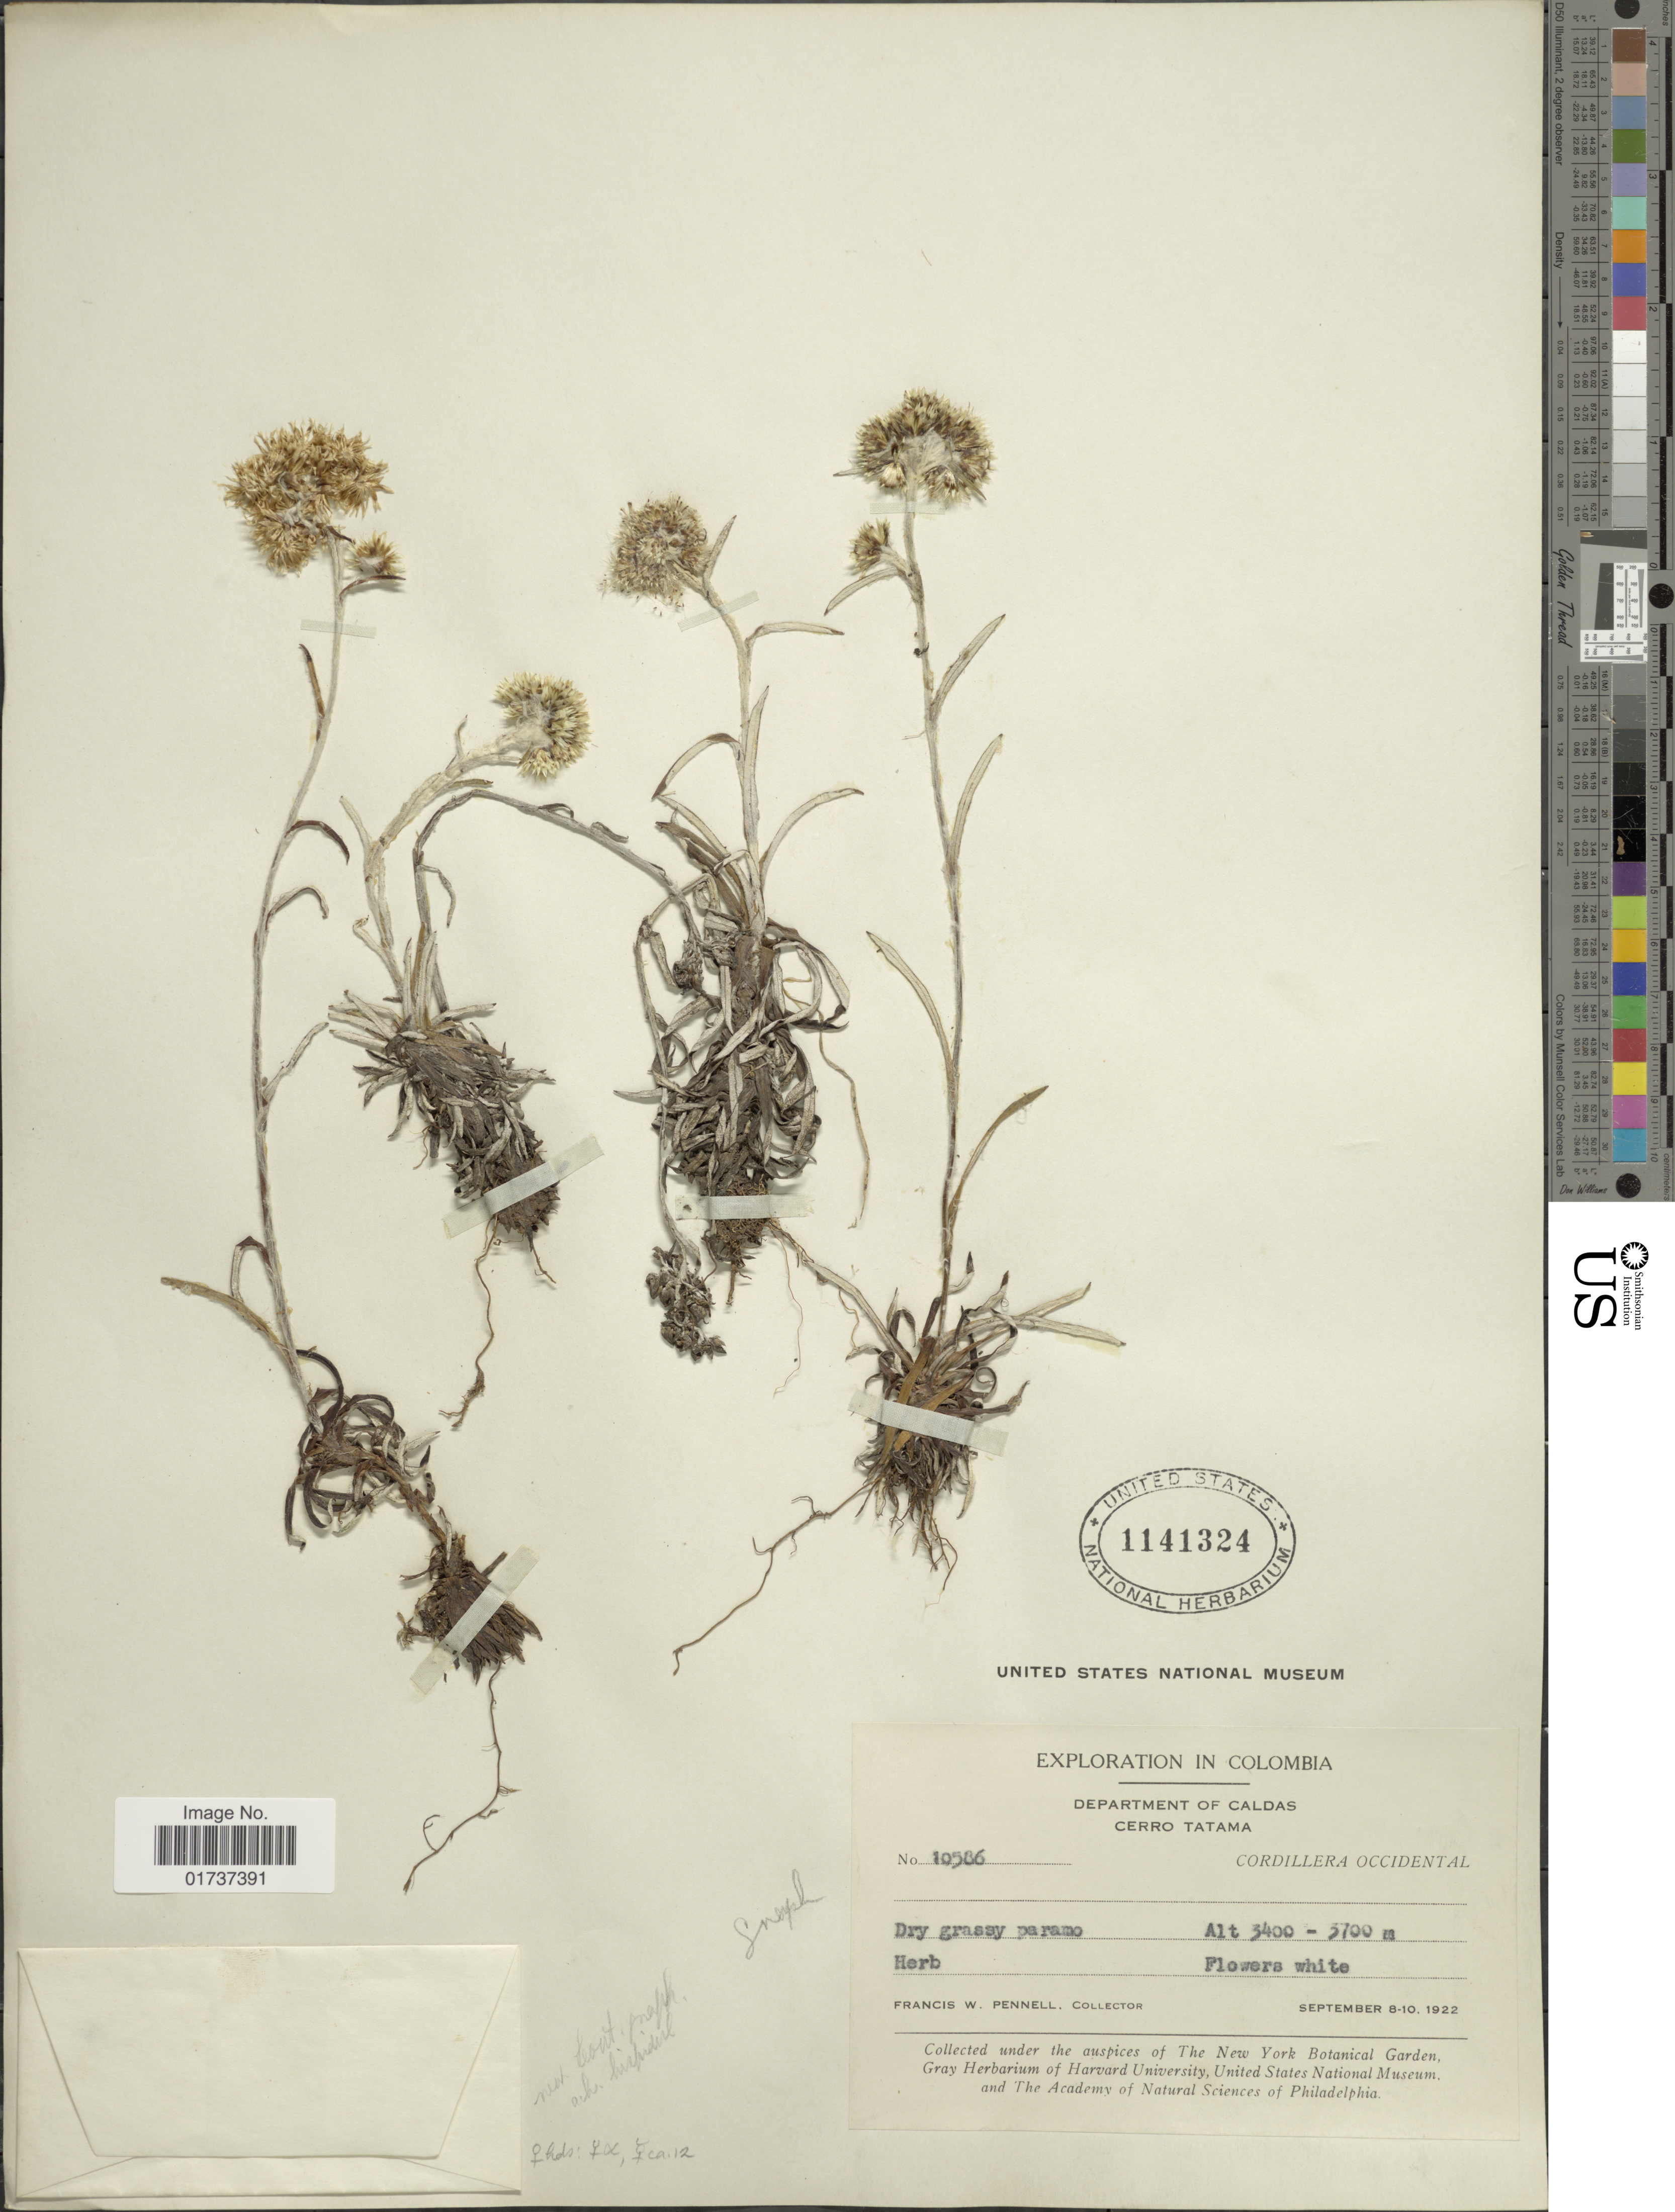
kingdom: Plantae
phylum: Tracheophyta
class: Magnoliopsida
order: Asterales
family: Asteraceae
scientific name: Hypserion minor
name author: G.L. Nesom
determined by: Nesom, Guy L.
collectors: F. W. Pennell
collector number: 10586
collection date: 1922-09-08/1922-09-10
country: Colombia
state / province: Caldas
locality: Department of Caldas Cerro Tatama, Cordillera Occidental, Dry grassy paramo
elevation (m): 3400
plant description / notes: This is a Holotype filed in general collection.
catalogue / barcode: US 1141324